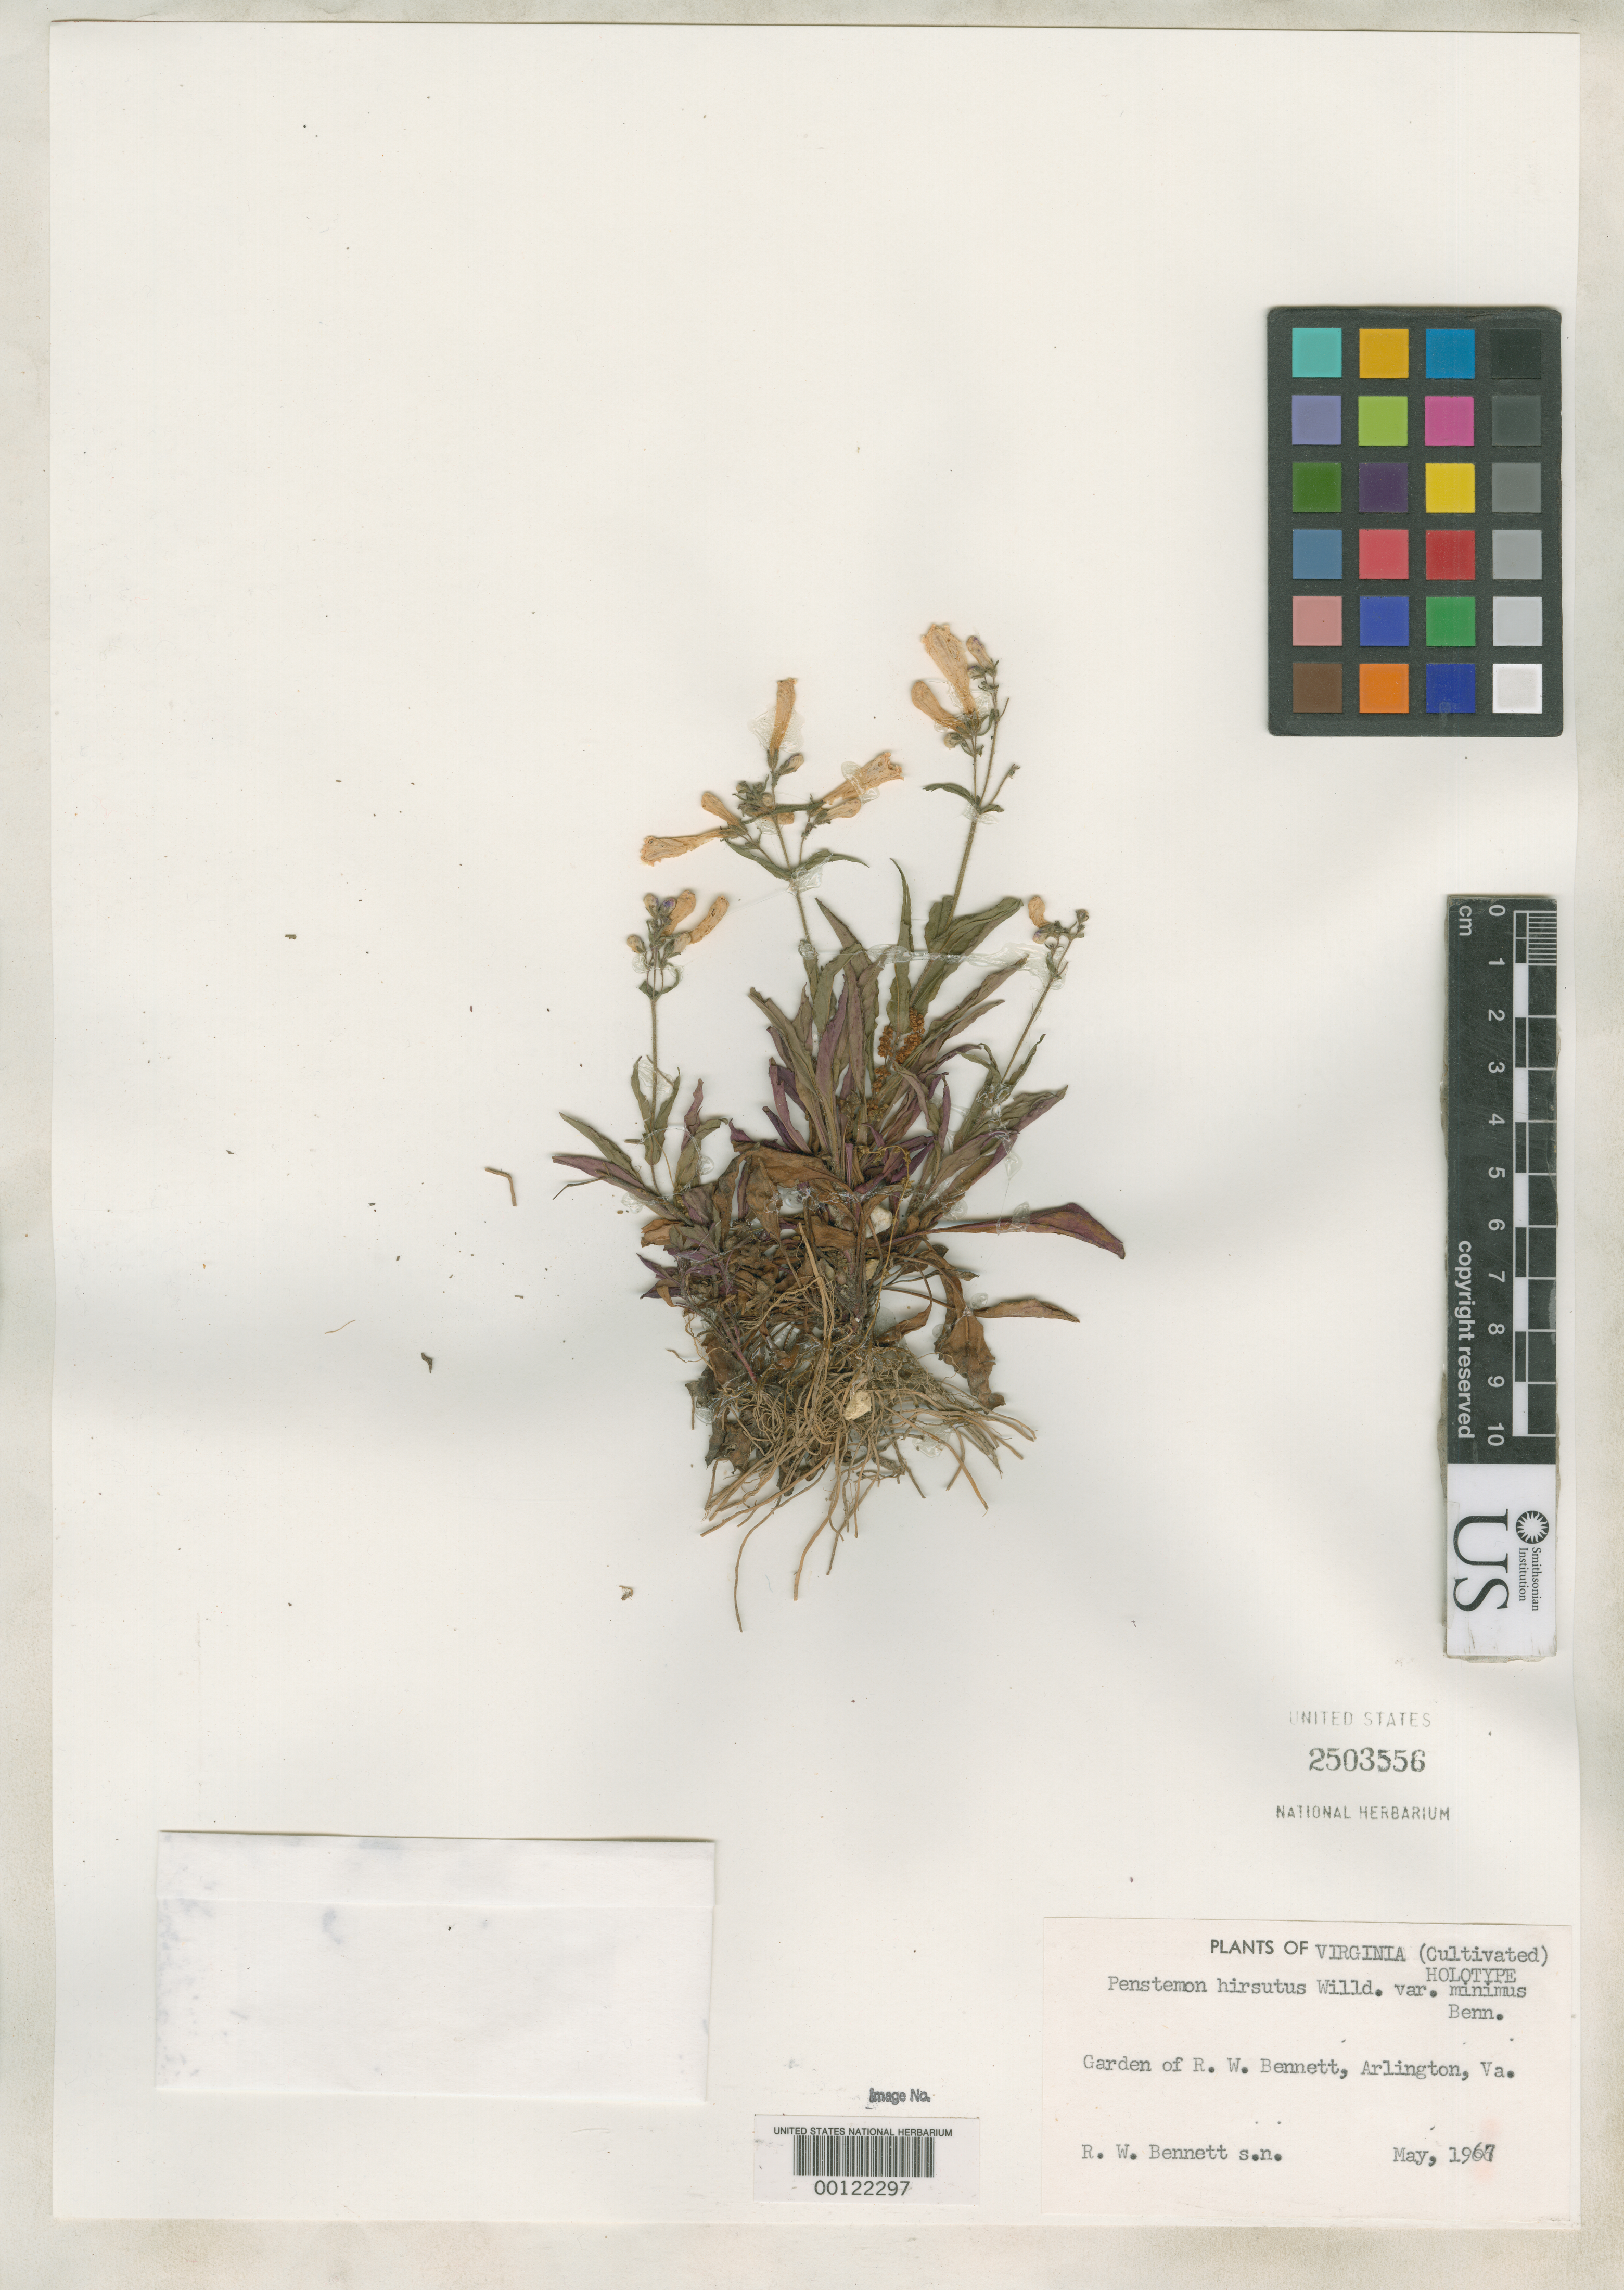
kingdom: Plantae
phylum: Tracheophyta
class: Magnoliopsida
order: Lamiales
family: Plantaginaceae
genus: Penstemon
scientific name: Penstemon hirsutus var. minimus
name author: A.W. Benn.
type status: Holotype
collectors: R. W. Bennett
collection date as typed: May 1967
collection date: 1967-05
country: United States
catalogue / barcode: US 2503356